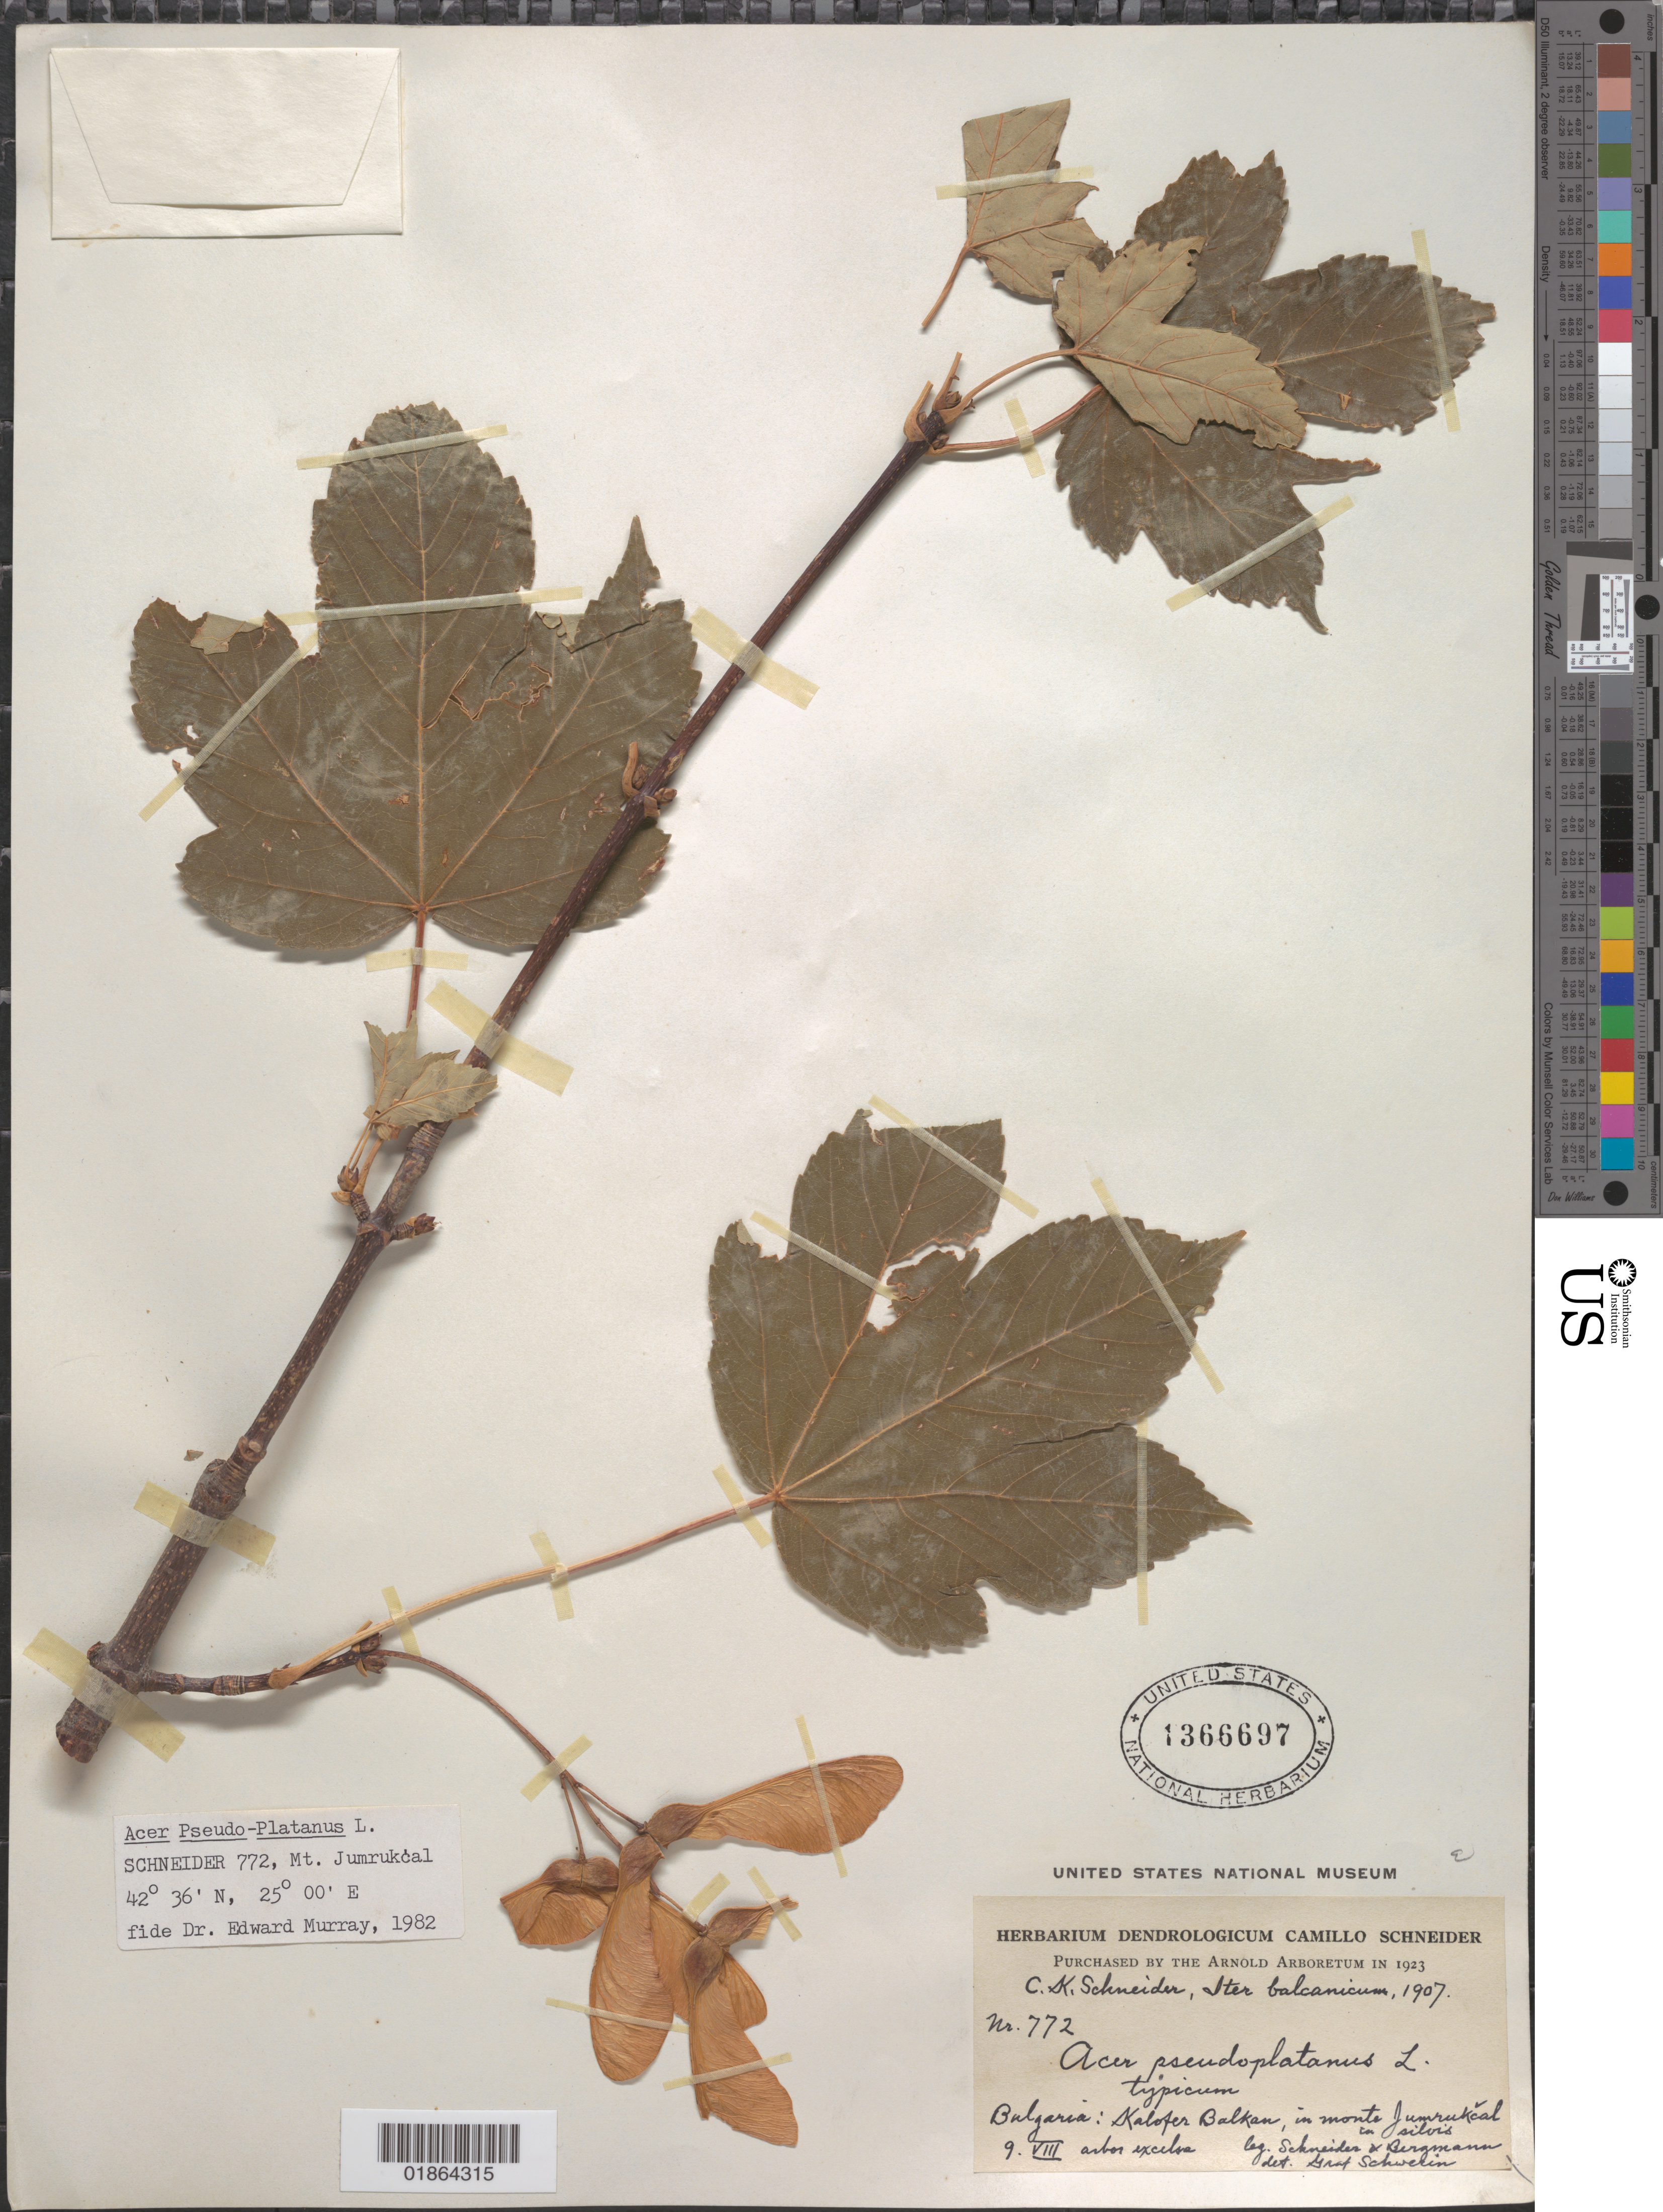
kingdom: Plantae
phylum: Tracheophyta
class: Magnoliopsida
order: Sapindales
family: Sapindaceae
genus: Acer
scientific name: Acer pseudoplatanus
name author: L.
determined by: Murray, Edward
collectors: C. K. Schneider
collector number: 772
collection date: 1907-08-09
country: Bulgaria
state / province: Plovdiv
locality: Kalòfer Balkan, in monte Jumrukóal [?]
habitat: In silvis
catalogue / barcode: US 1366697